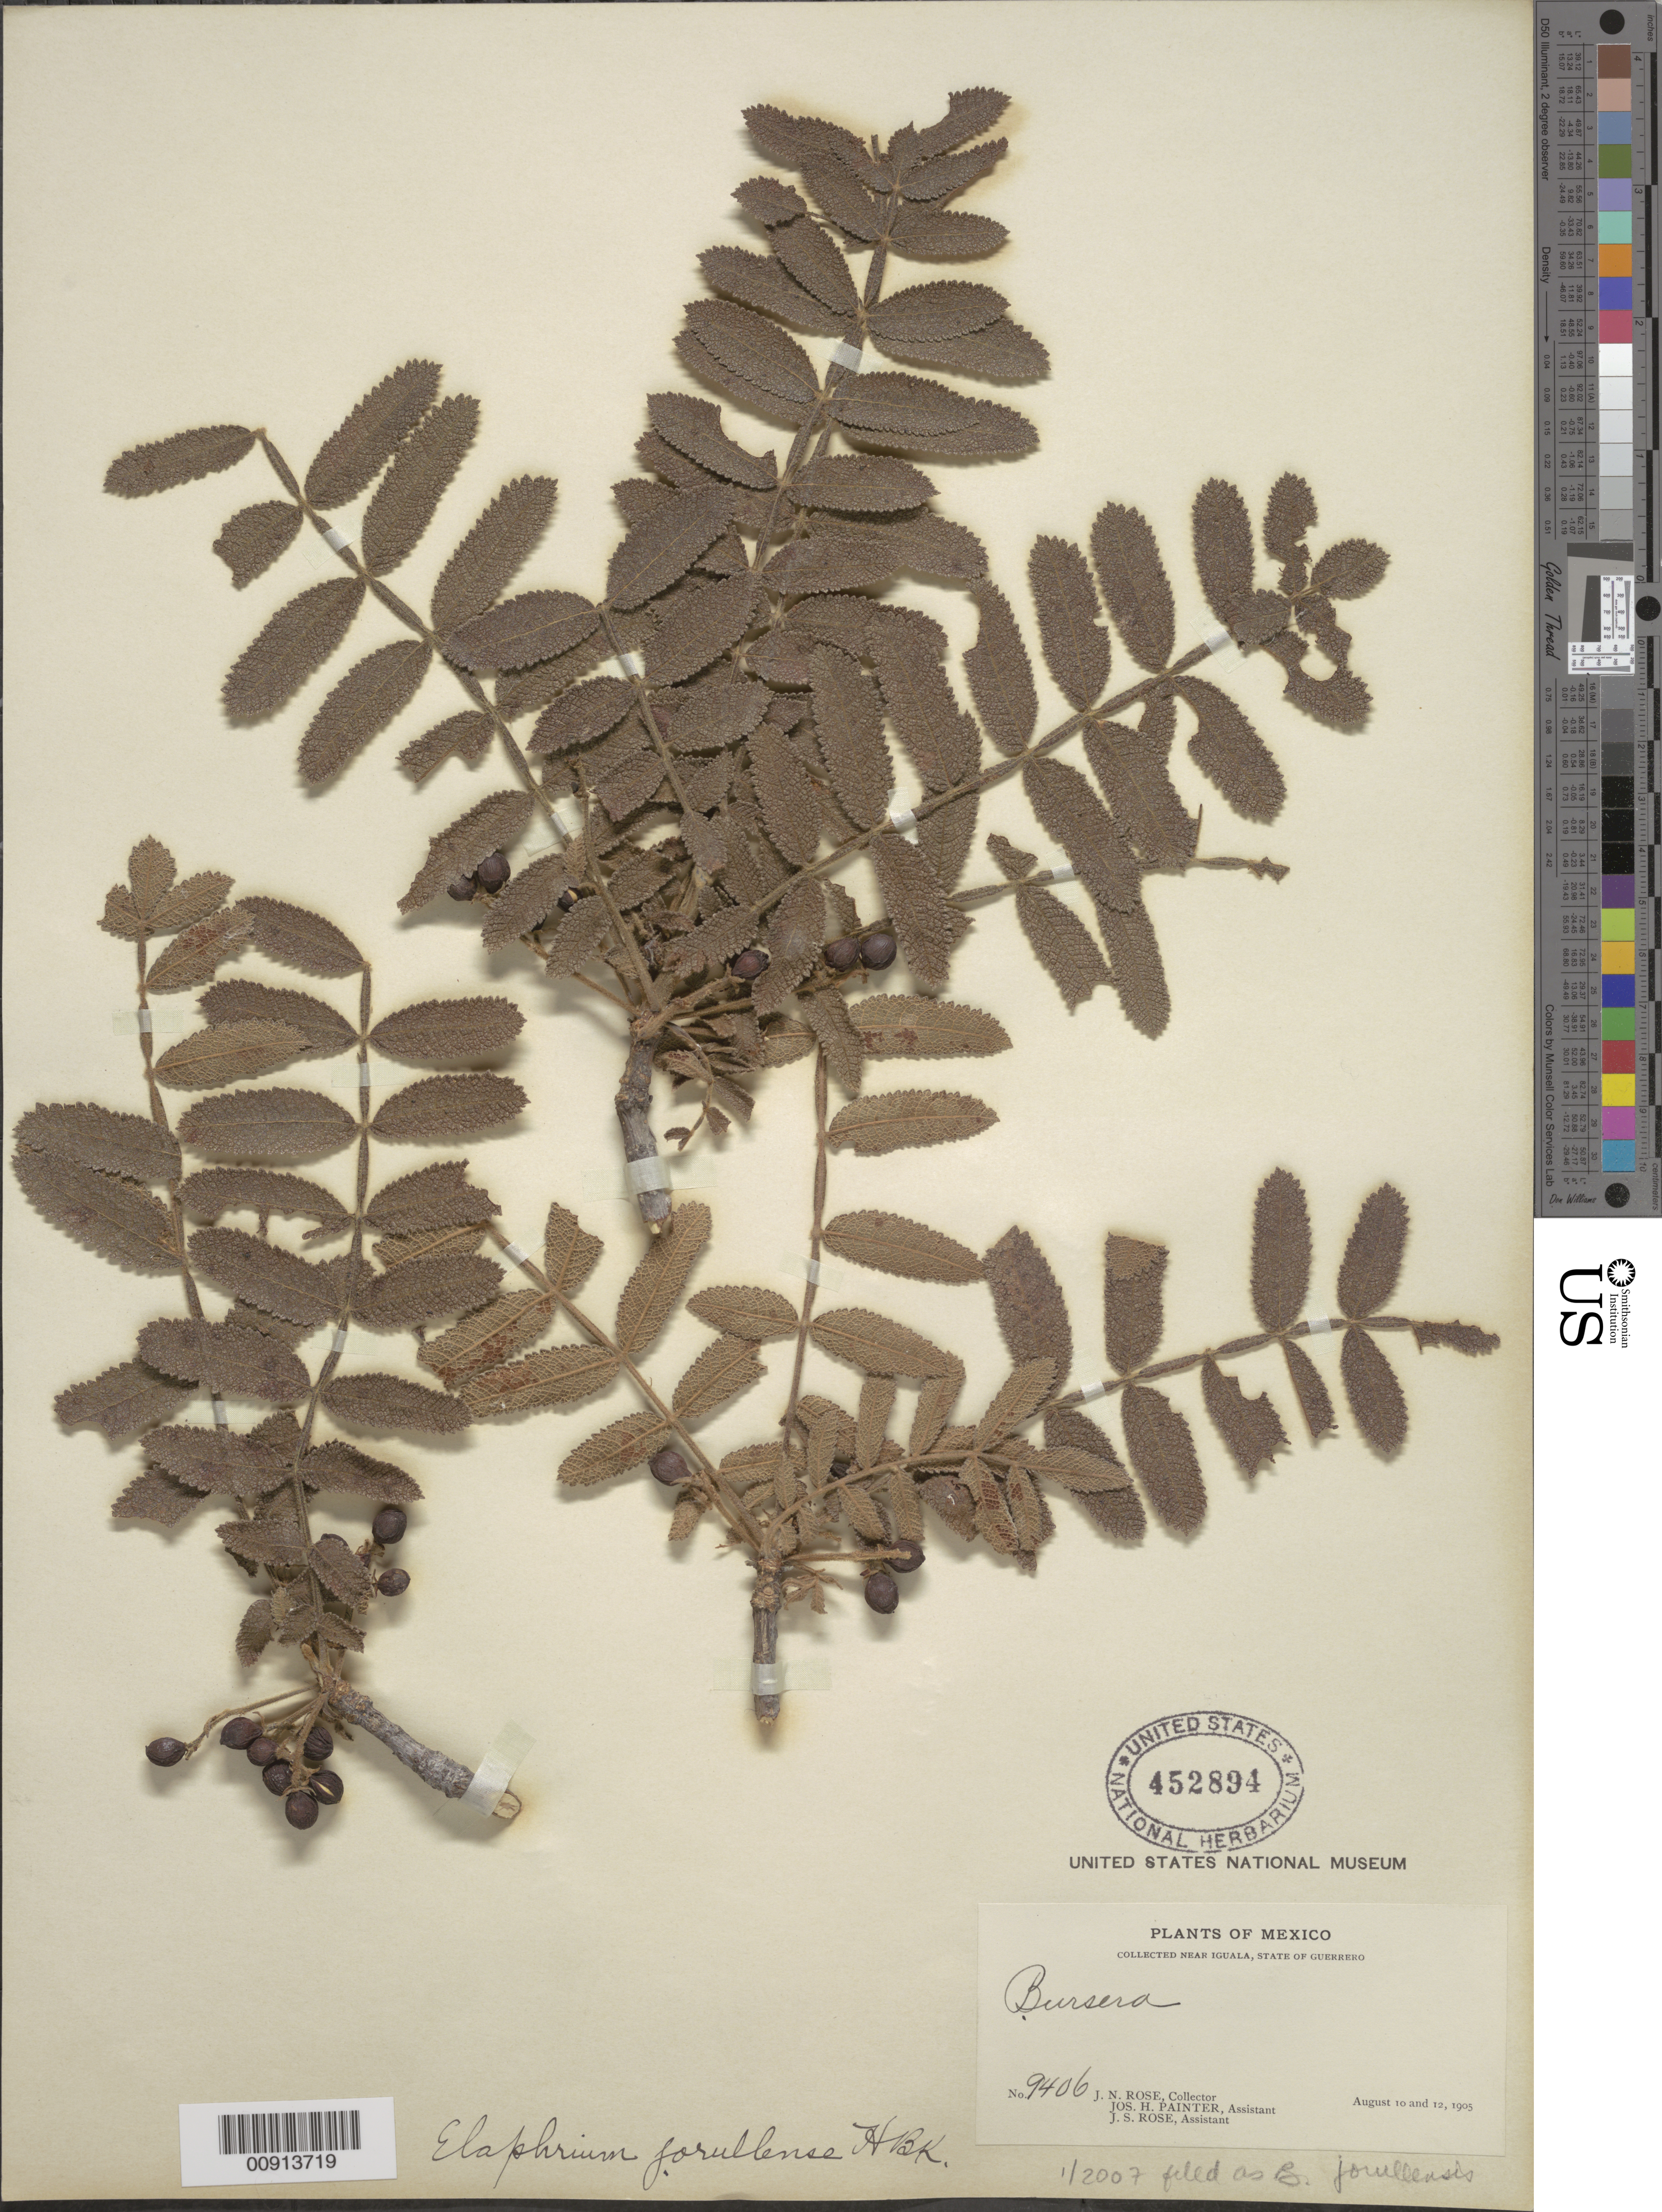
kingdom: Plantae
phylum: Tracheophyta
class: Magnoliopsida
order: Sapindales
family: Burseraceae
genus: Bursera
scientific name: Bursera jorullensis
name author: (Kunth) Engl.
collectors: J. N. Rose, J. H. Painter & J. S. Rose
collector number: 9406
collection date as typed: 10 Aug 1905 to 12 Aug 1905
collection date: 1905-08-10/1905-08-12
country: Mexico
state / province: Guerrero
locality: Near Iguala, Guerrero.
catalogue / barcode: US 452894